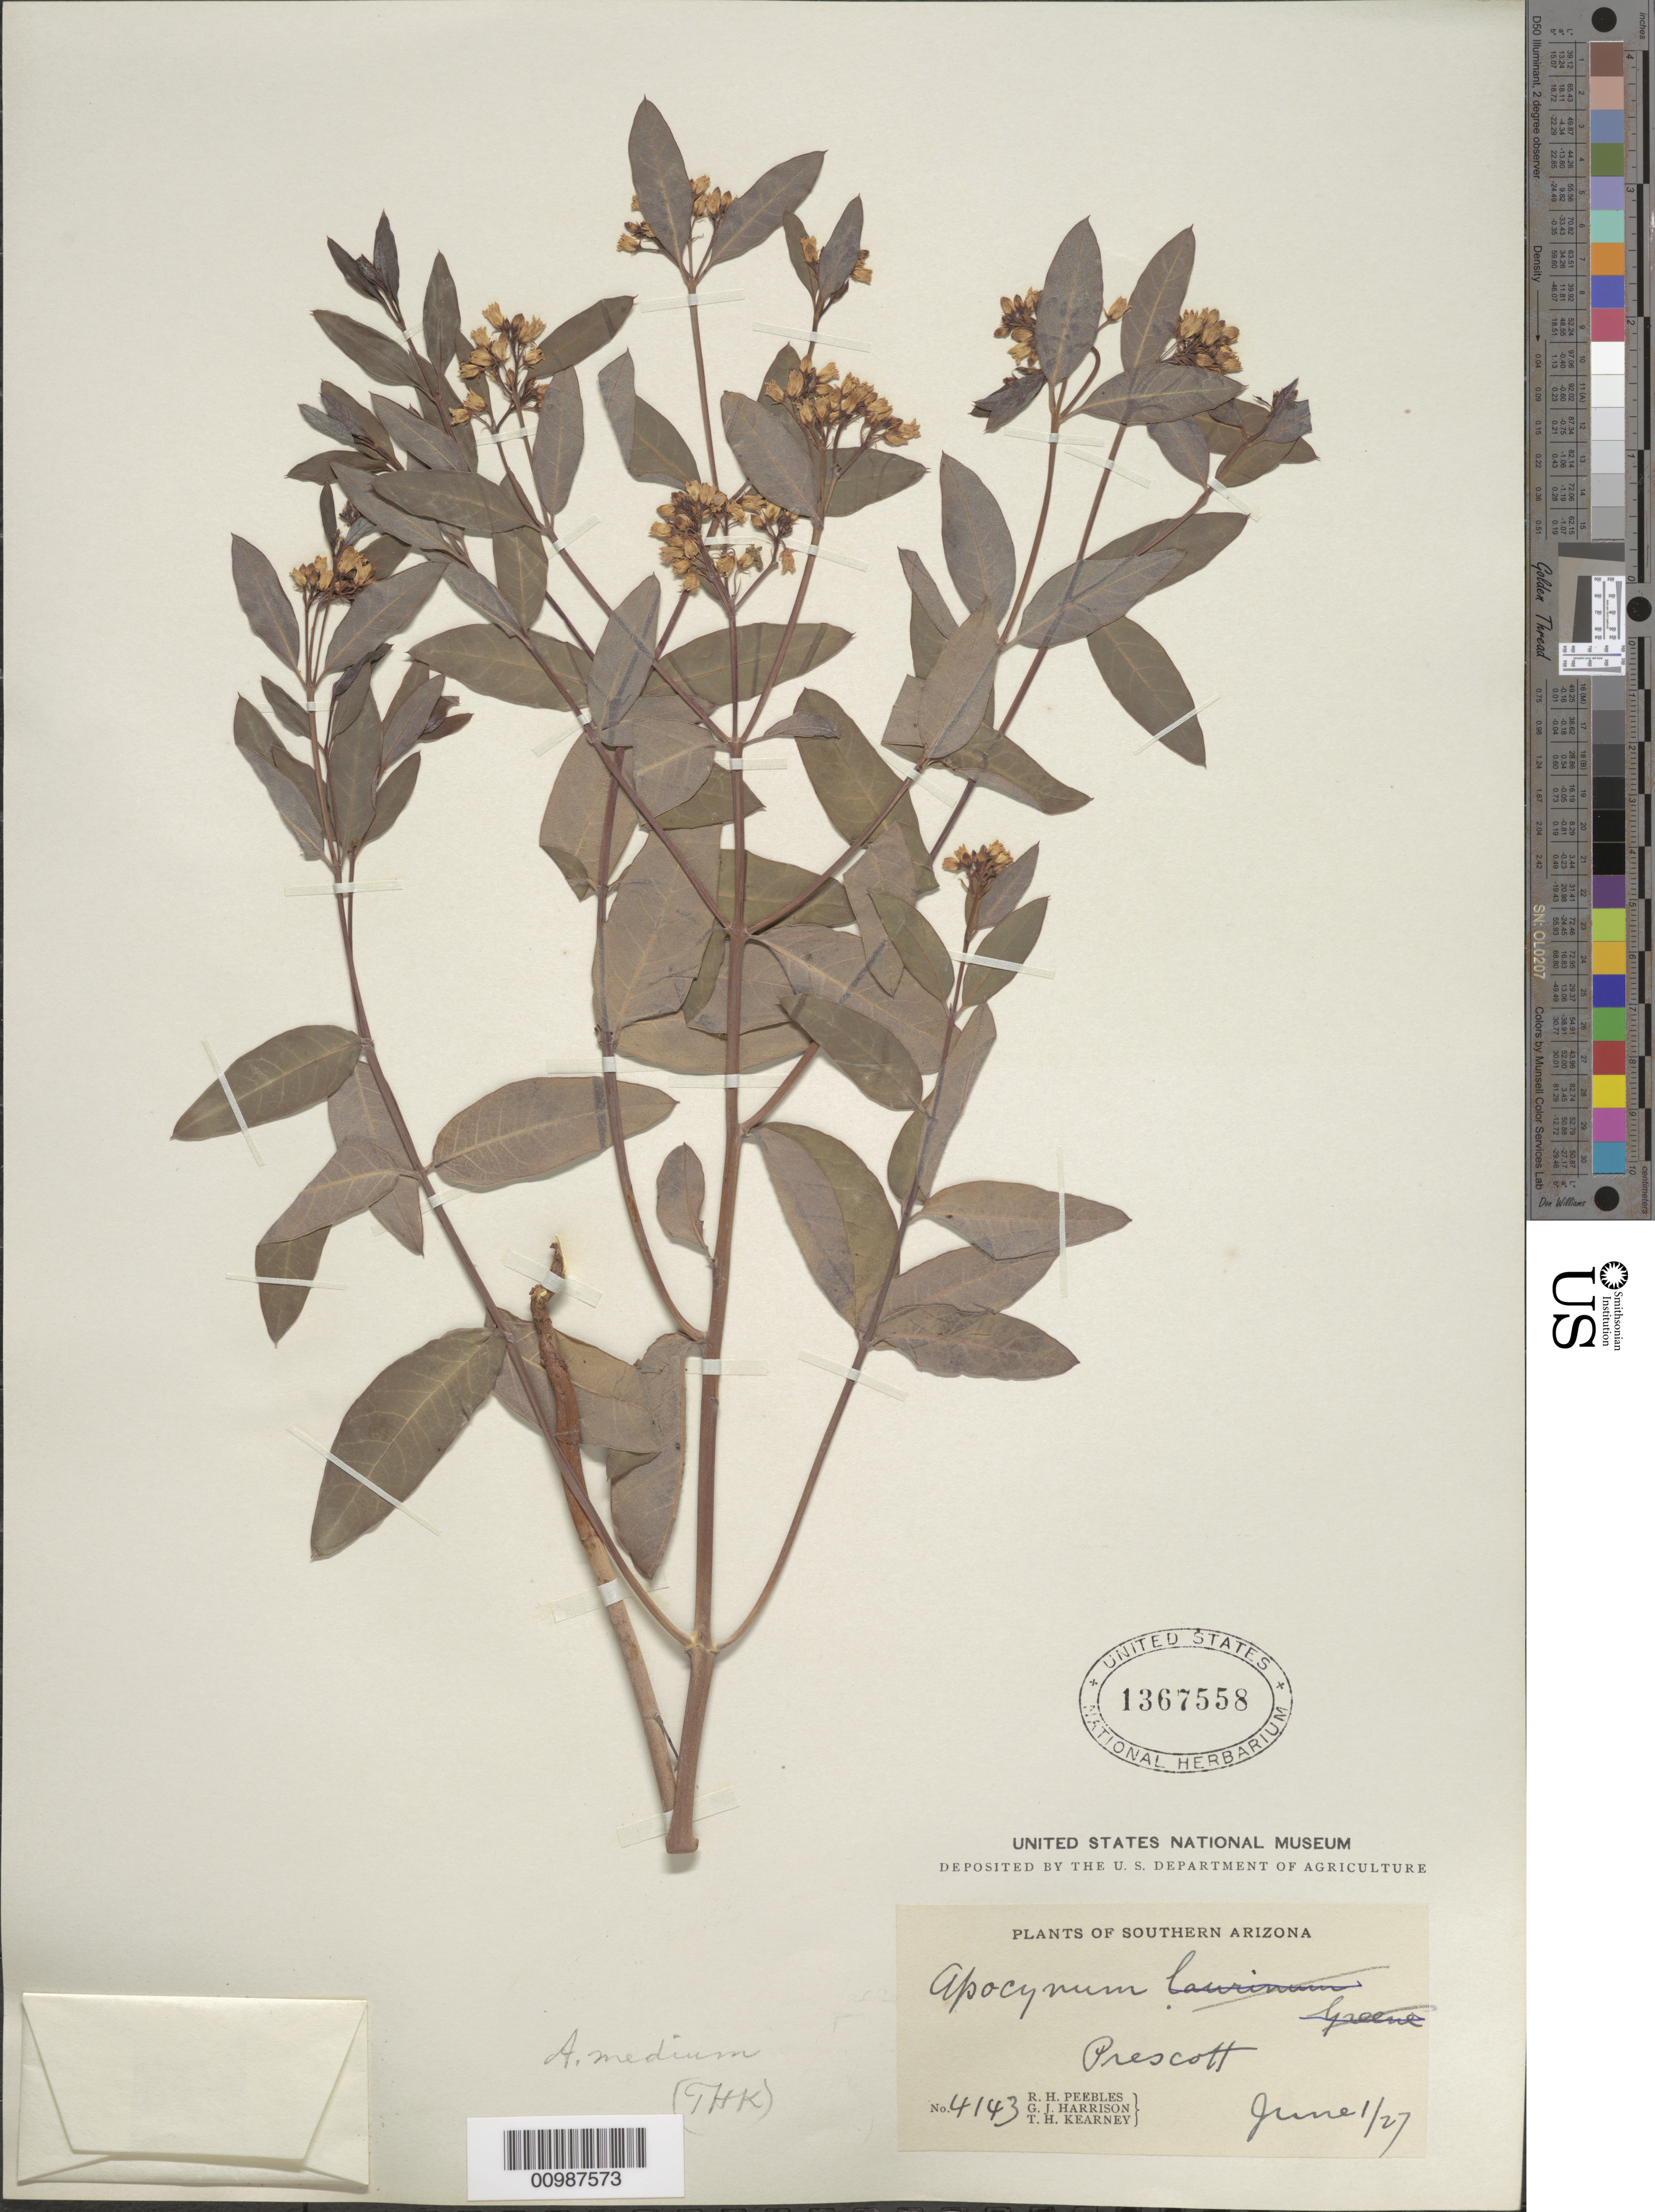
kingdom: Plantae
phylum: Tracheophyta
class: Magnoliopsida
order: Gentianales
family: Apocynaceae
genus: Apocynum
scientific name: Apocynum medium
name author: Greene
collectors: R. H. Peebles & G. J. Harrison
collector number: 4143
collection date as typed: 01 Jun 1927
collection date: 1927-06-01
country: United States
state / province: Arizona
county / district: Yavapai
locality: Prescott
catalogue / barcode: US 1367558